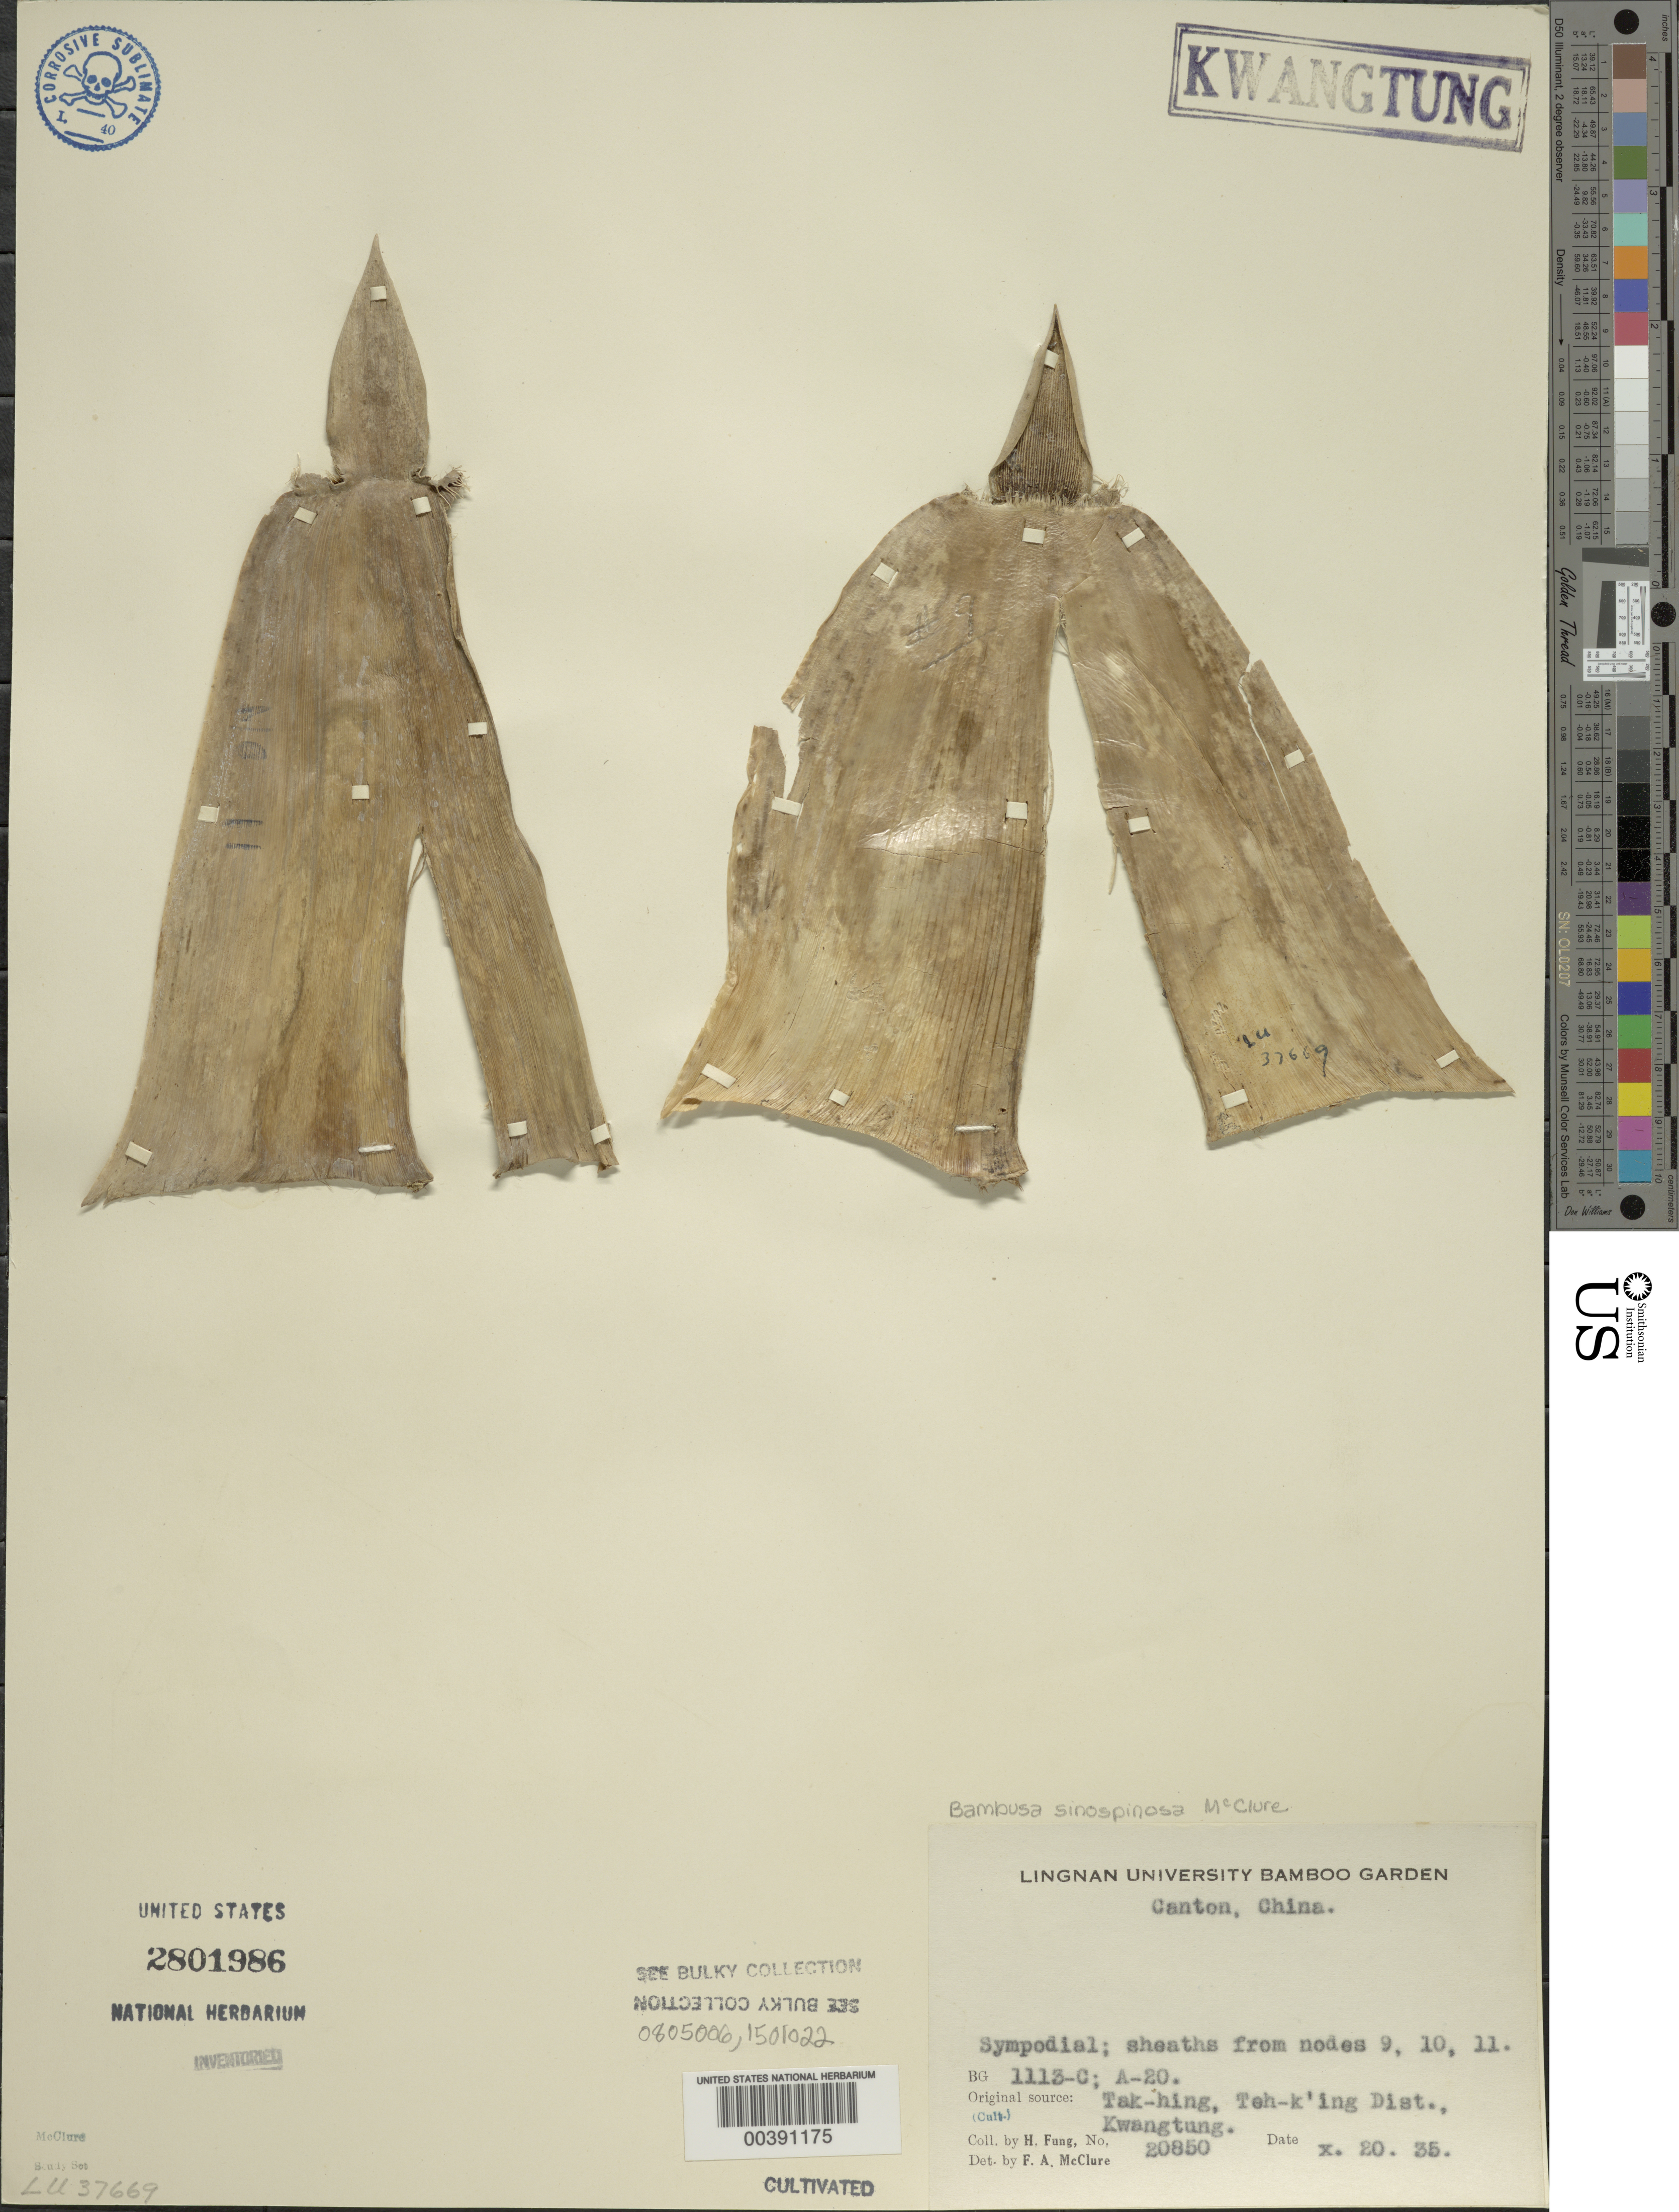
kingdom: Plantae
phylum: Tracheophyta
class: Liliopsida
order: Poales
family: Poaceae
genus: Bambusa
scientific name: Bambusa sinospinosa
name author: McClure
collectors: H. L. Fung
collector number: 20743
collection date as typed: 08 Sep 1933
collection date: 1933-09-08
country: China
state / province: Guangdong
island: Honam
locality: Lingnan University Bamboo Garden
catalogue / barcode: US 2806883-2